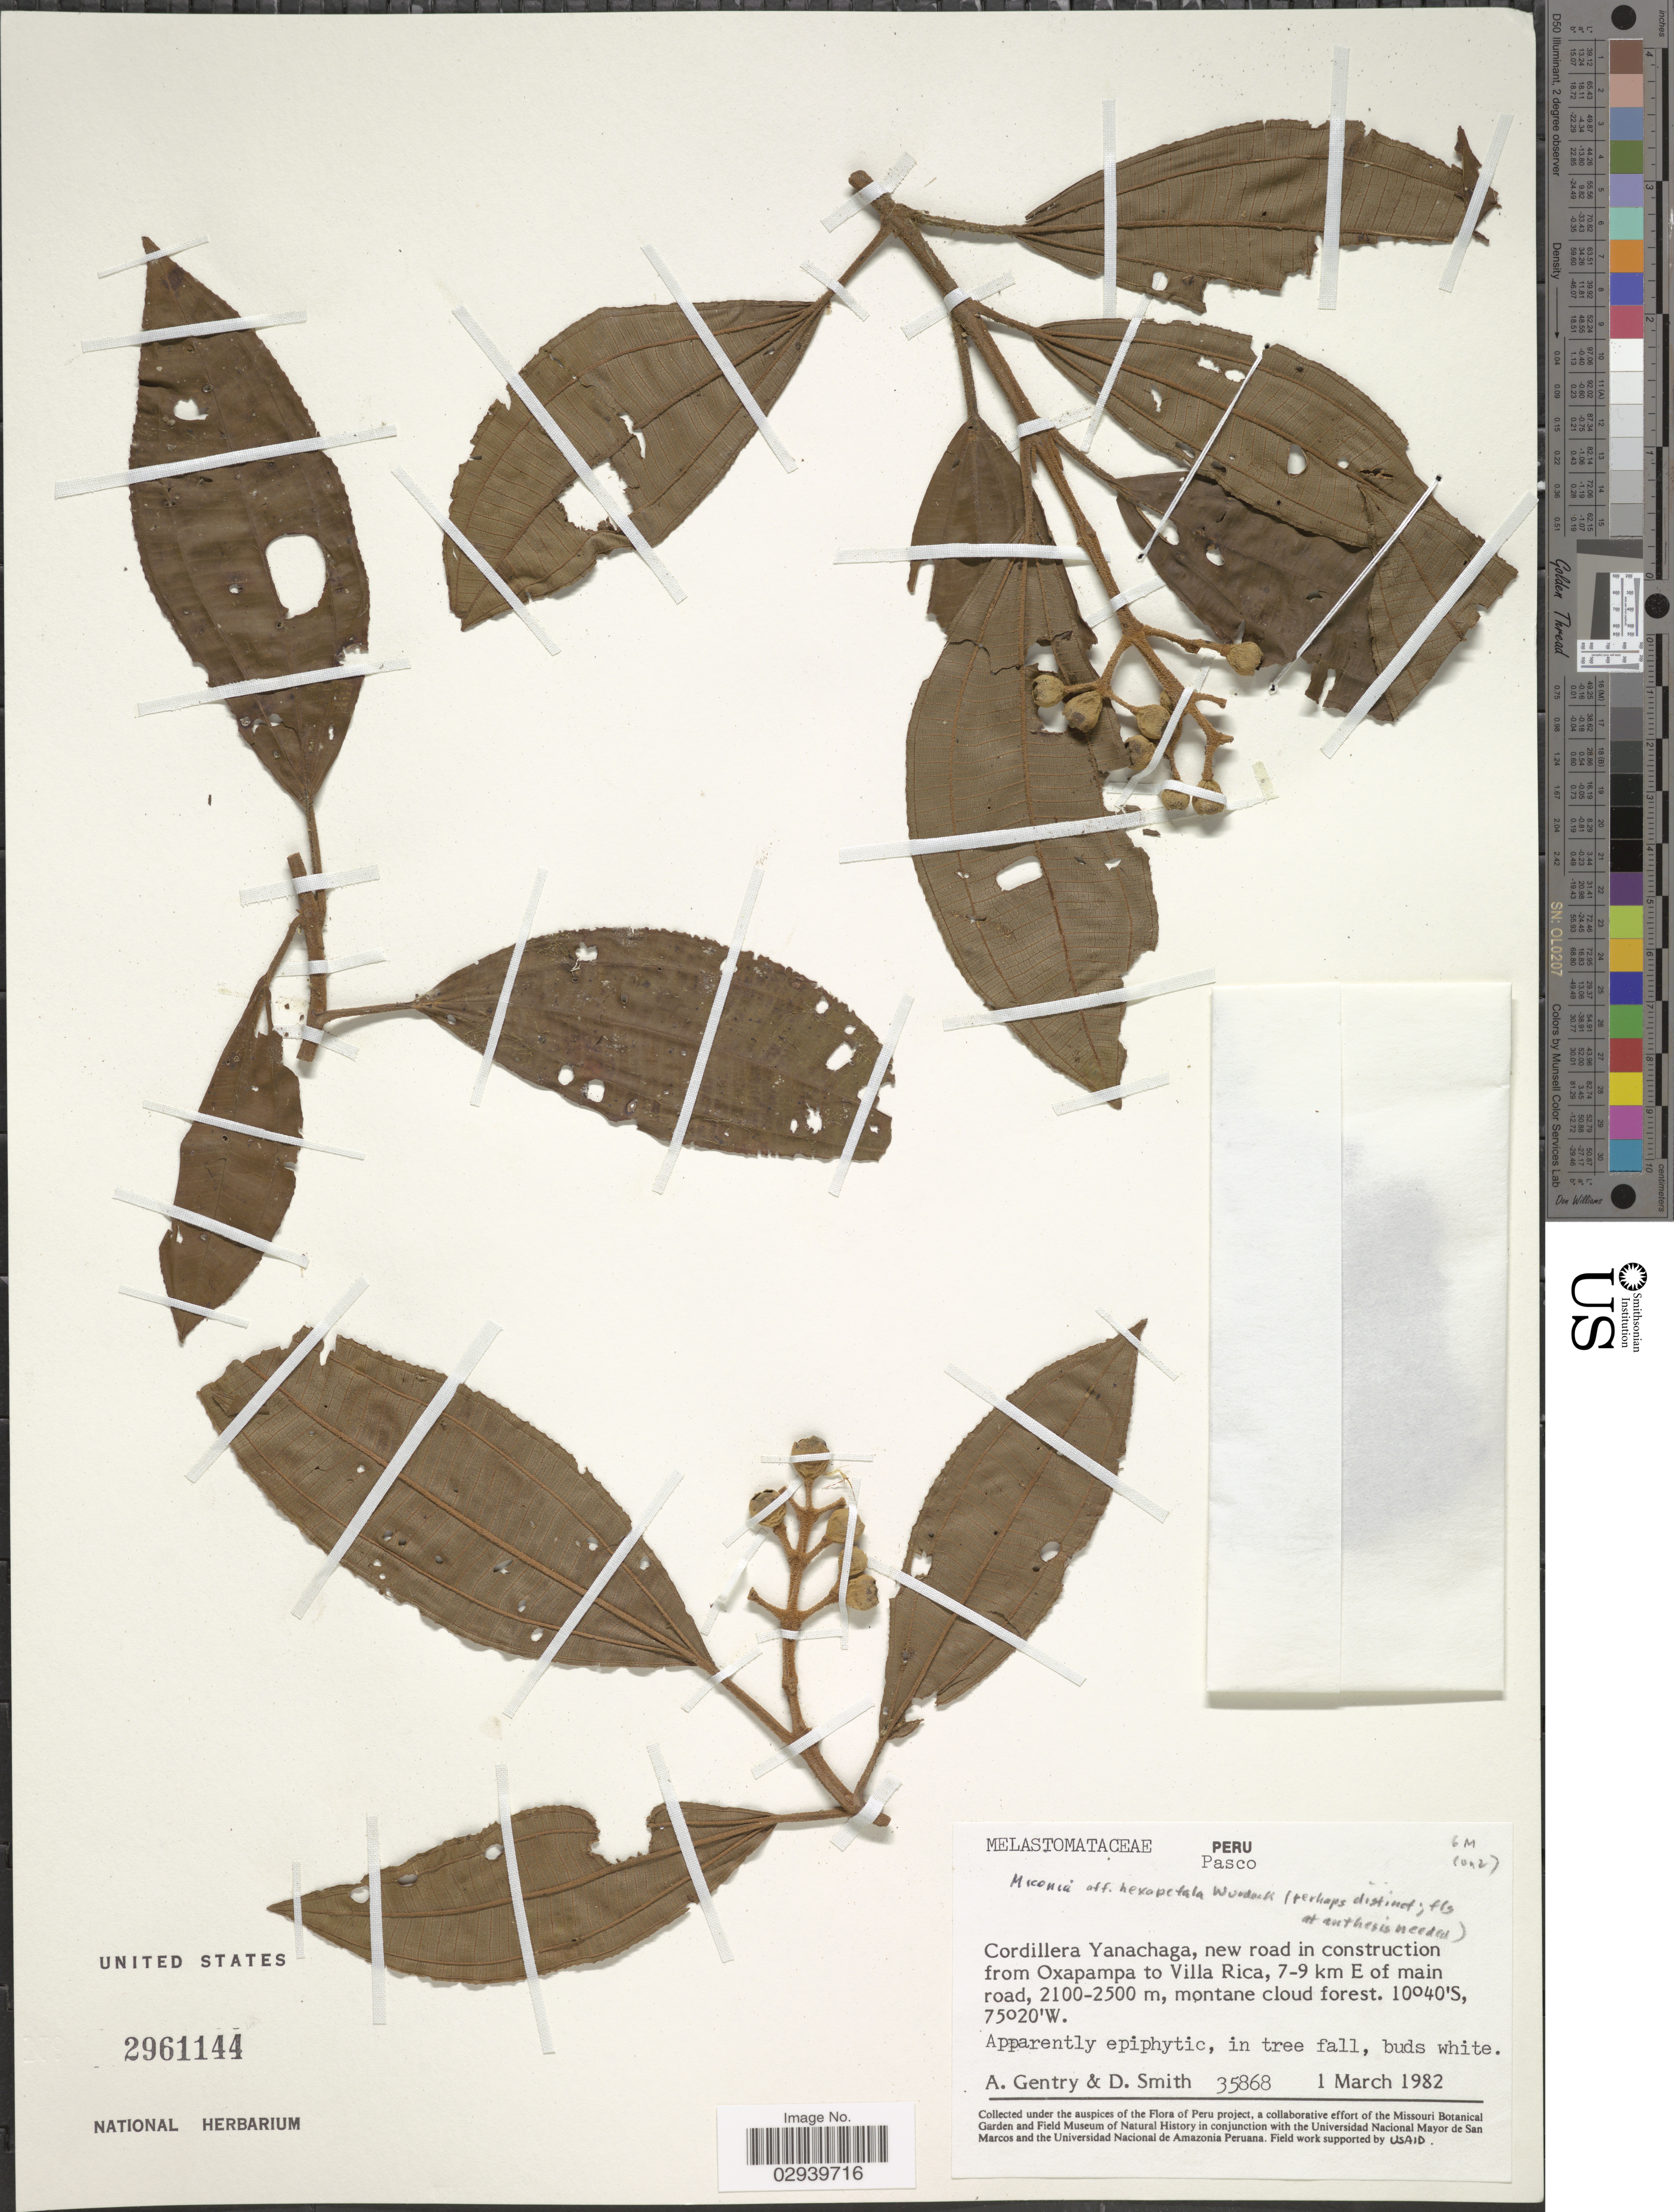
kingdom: Plantae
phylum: Tracheophyta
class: Magnoliopsida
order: Myrtales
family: Melastomataceae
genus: Miconia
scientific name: Miconia hexapetala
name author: Wurdack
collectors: A. H. Gentry & D. Smith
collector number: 35868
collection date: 1982-03-01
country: Peru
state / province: Pasco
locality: Cordillera Yanachaga, new road construcion from Oxapampa to Villa Rica, 7-9 km E of main road.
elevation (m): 2100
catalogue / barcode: US 2961144